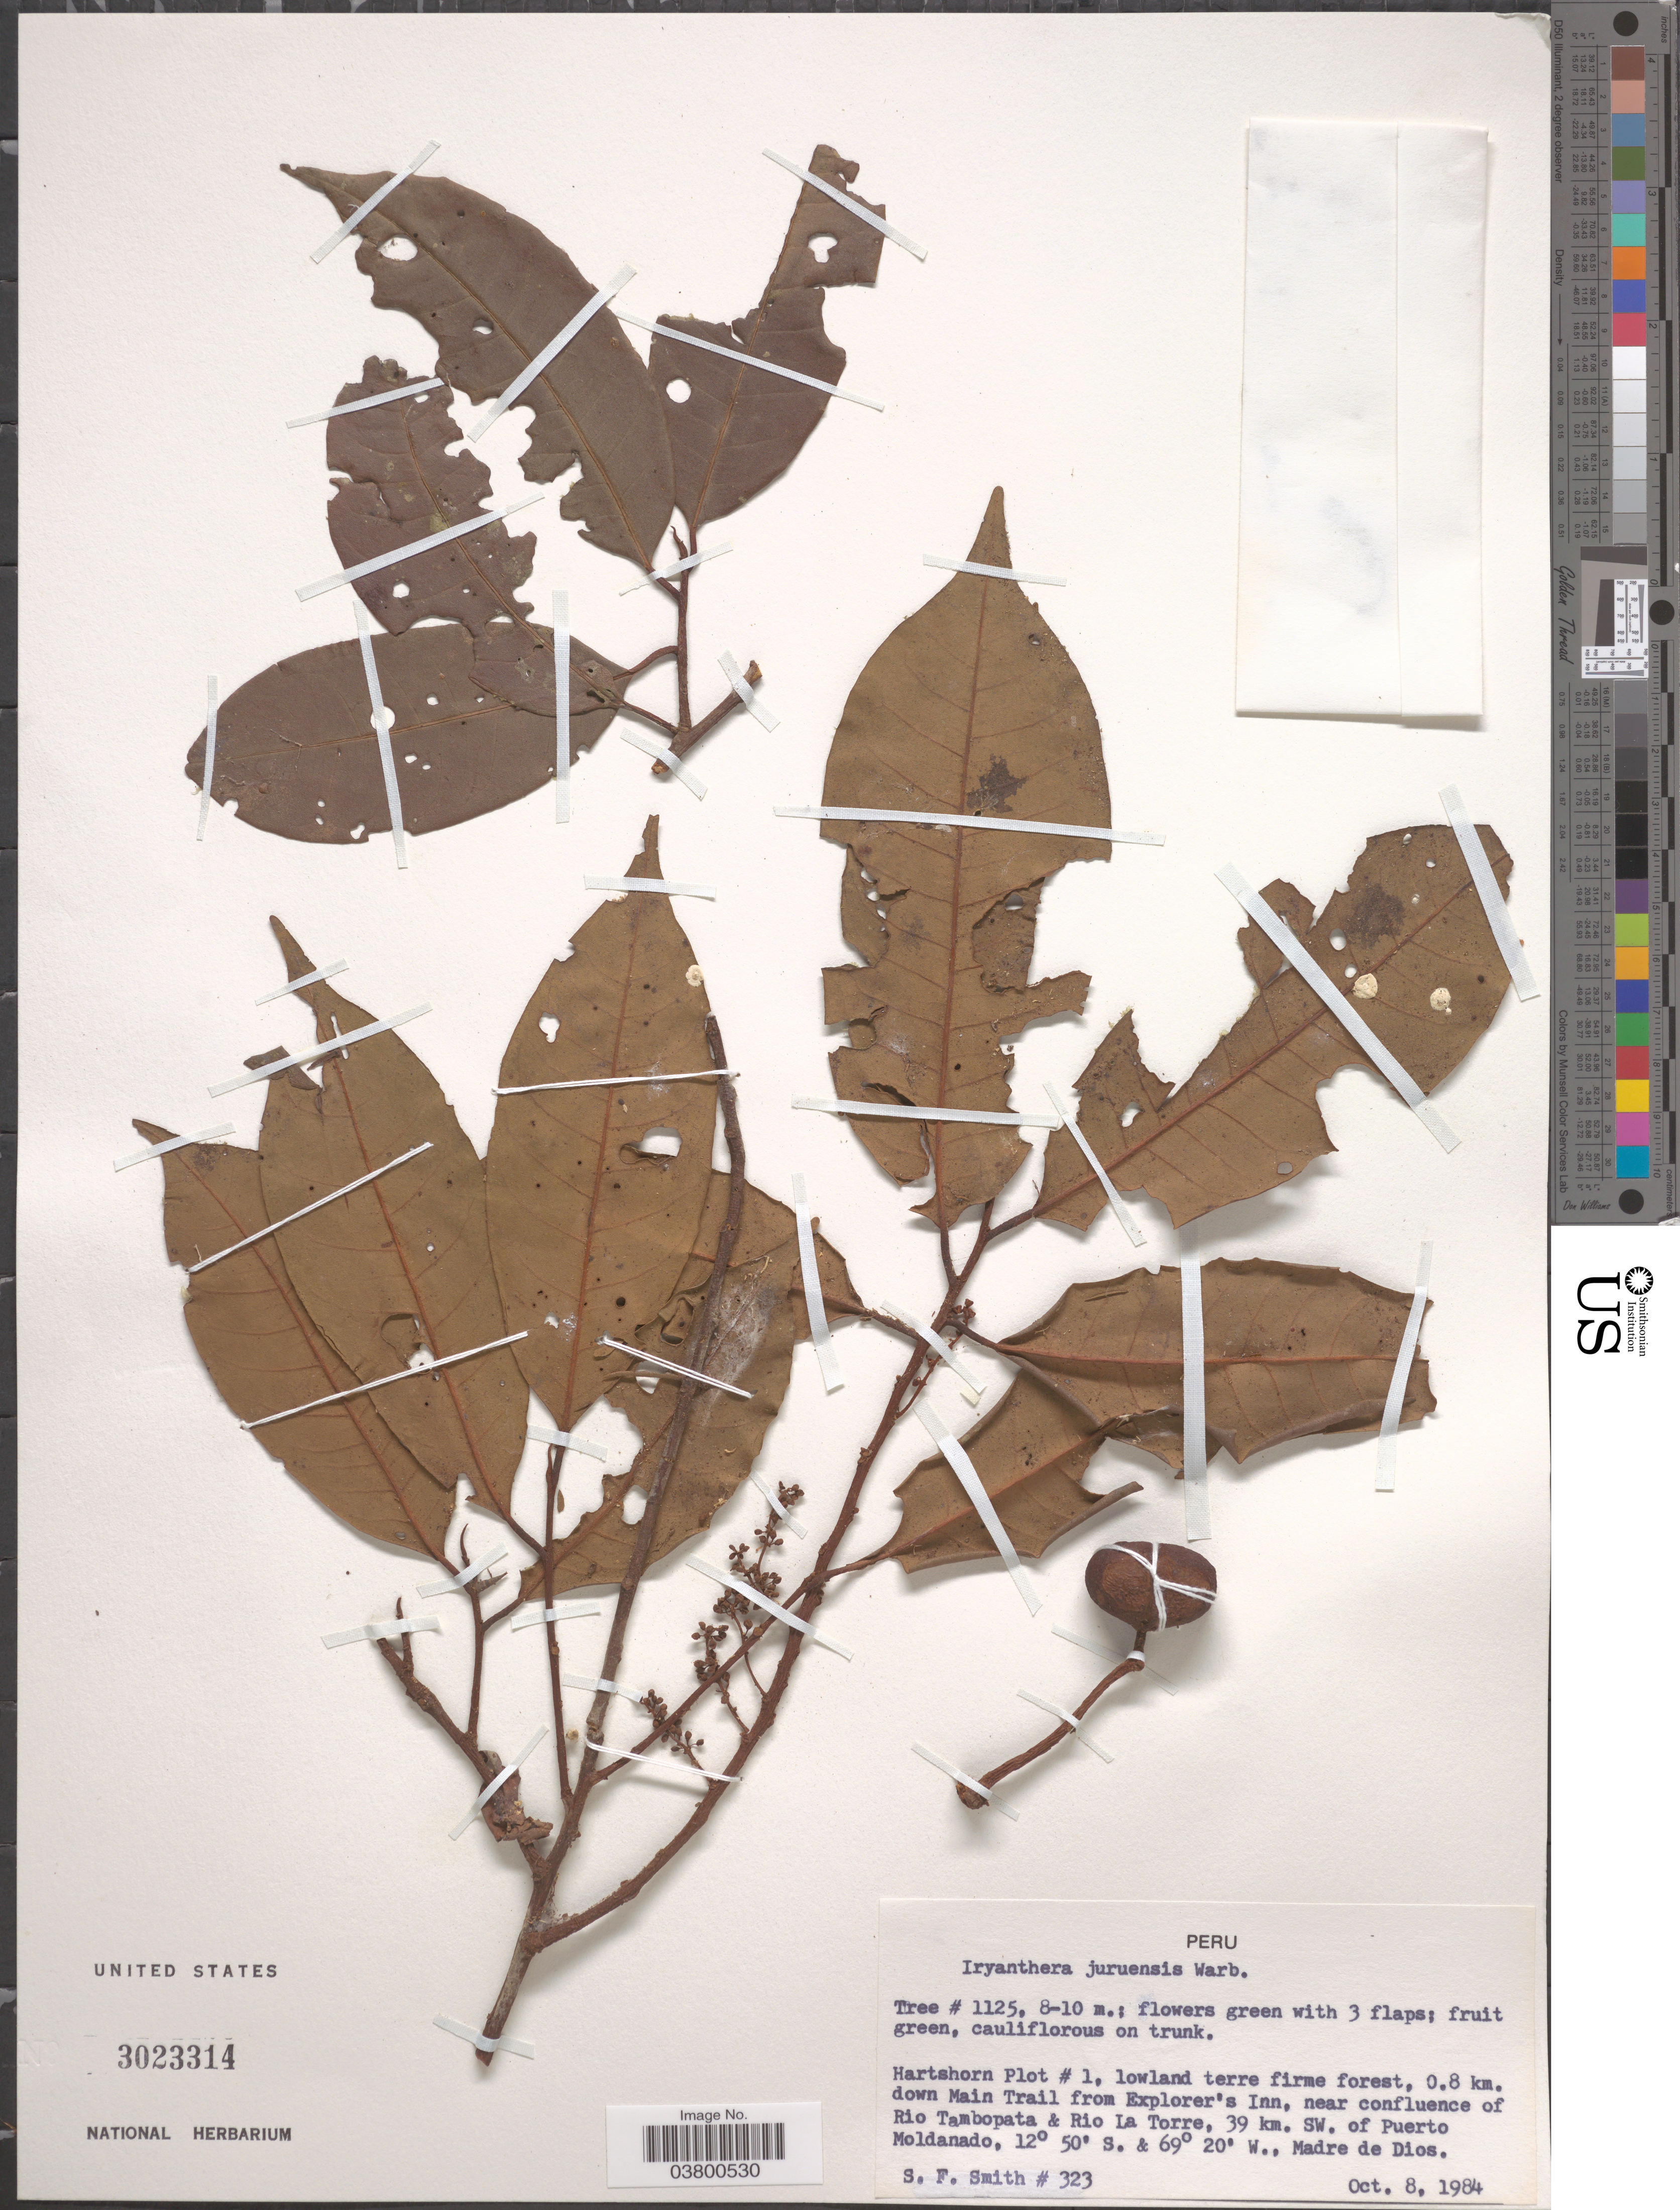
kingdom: Plantae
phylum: Tracheophyta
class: Magnoliopsida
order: Magnoliales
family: Myristicaceae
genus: Iryanthera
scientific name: Iryanthera juruensis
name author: Warb.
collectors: S.F. Smith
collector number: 323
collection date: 1984-10-08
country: Peru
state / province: Madre de Dios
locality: Hatshorn Plot #1, lowland terre firme forest, 0.8 km. down Main Trail from Explorer's Inn, near confluence of Rio Tambopata & Rio La Torre, 39 km. SW. of Puerto Moldanado.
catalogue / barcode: US 3023314